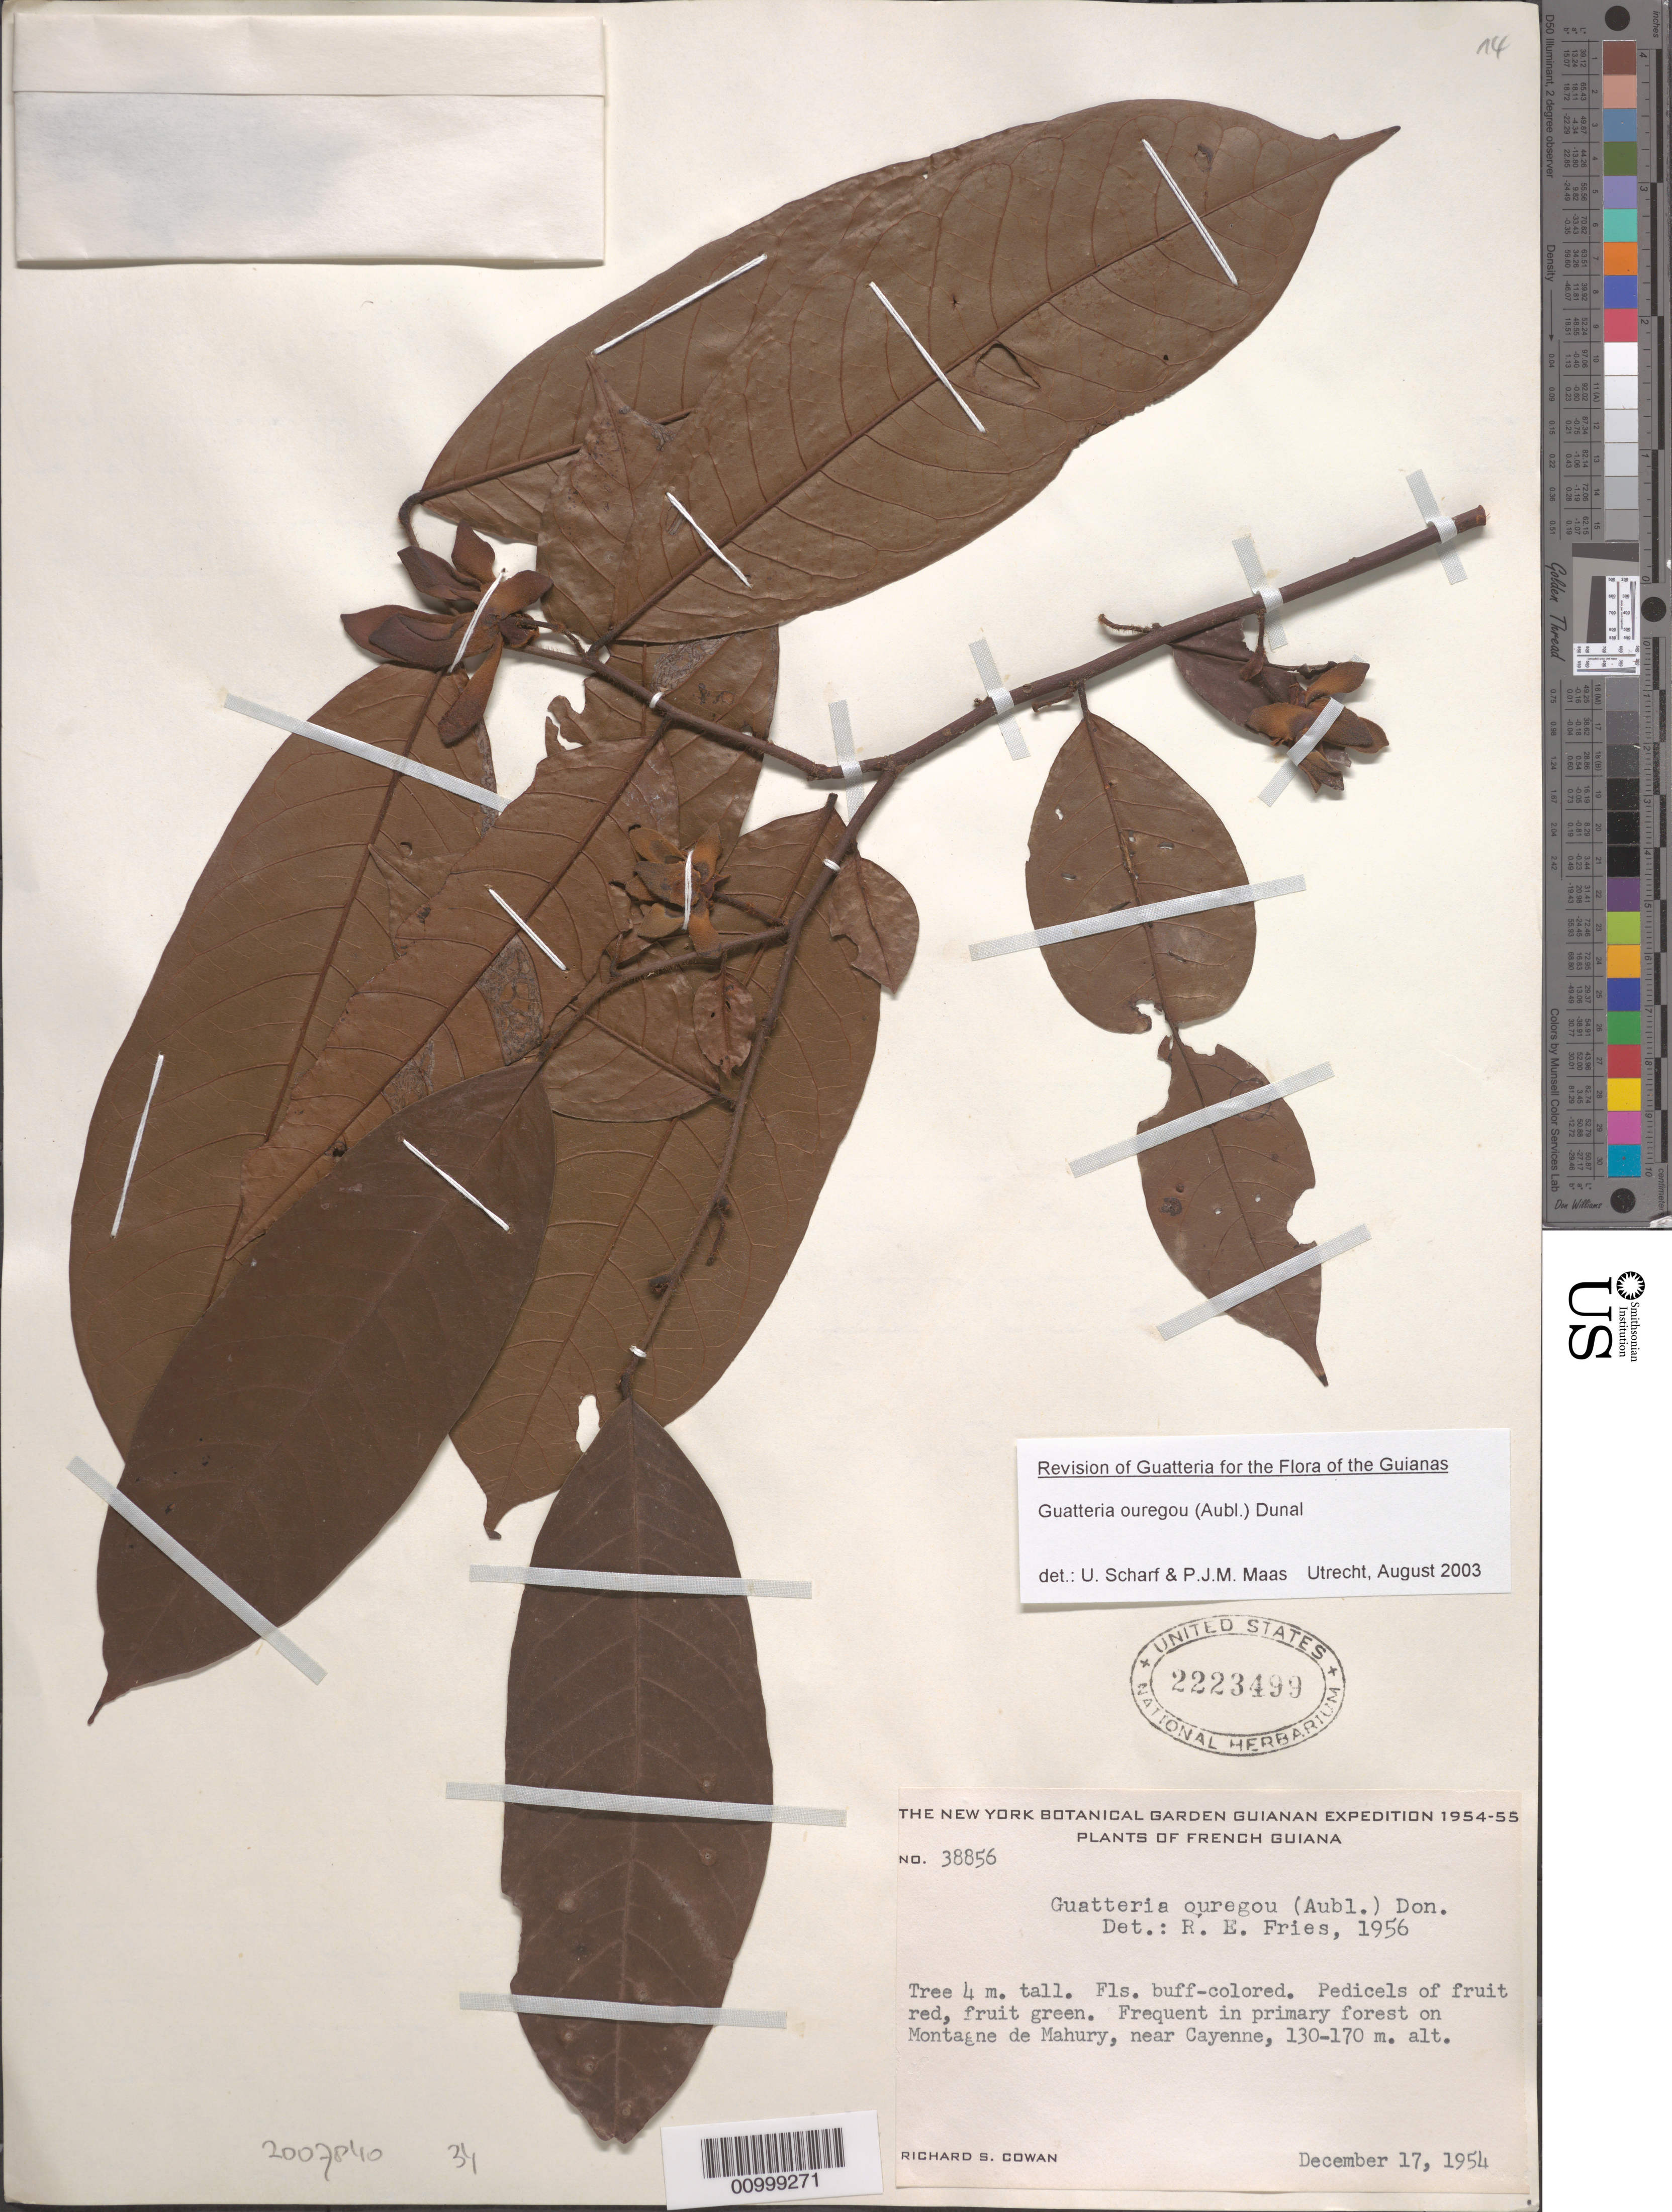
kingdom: Plantae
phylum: Tracheophyta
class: Magnoliopsida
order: Magnoliales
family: Annonaceae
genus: Guatteria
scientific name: Guatteria ouregou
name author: (Aubl.) Dunal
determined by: Scharf, U.; Maas, P. J.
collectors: R. S. Cowan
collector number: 38856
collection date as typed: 17-Dec-54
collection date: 1954-12-17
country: Guyana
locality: forest on Montagne de Mahury, near Cayenne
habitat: primary forest on mountain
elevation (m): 130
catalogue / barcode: US 2223499